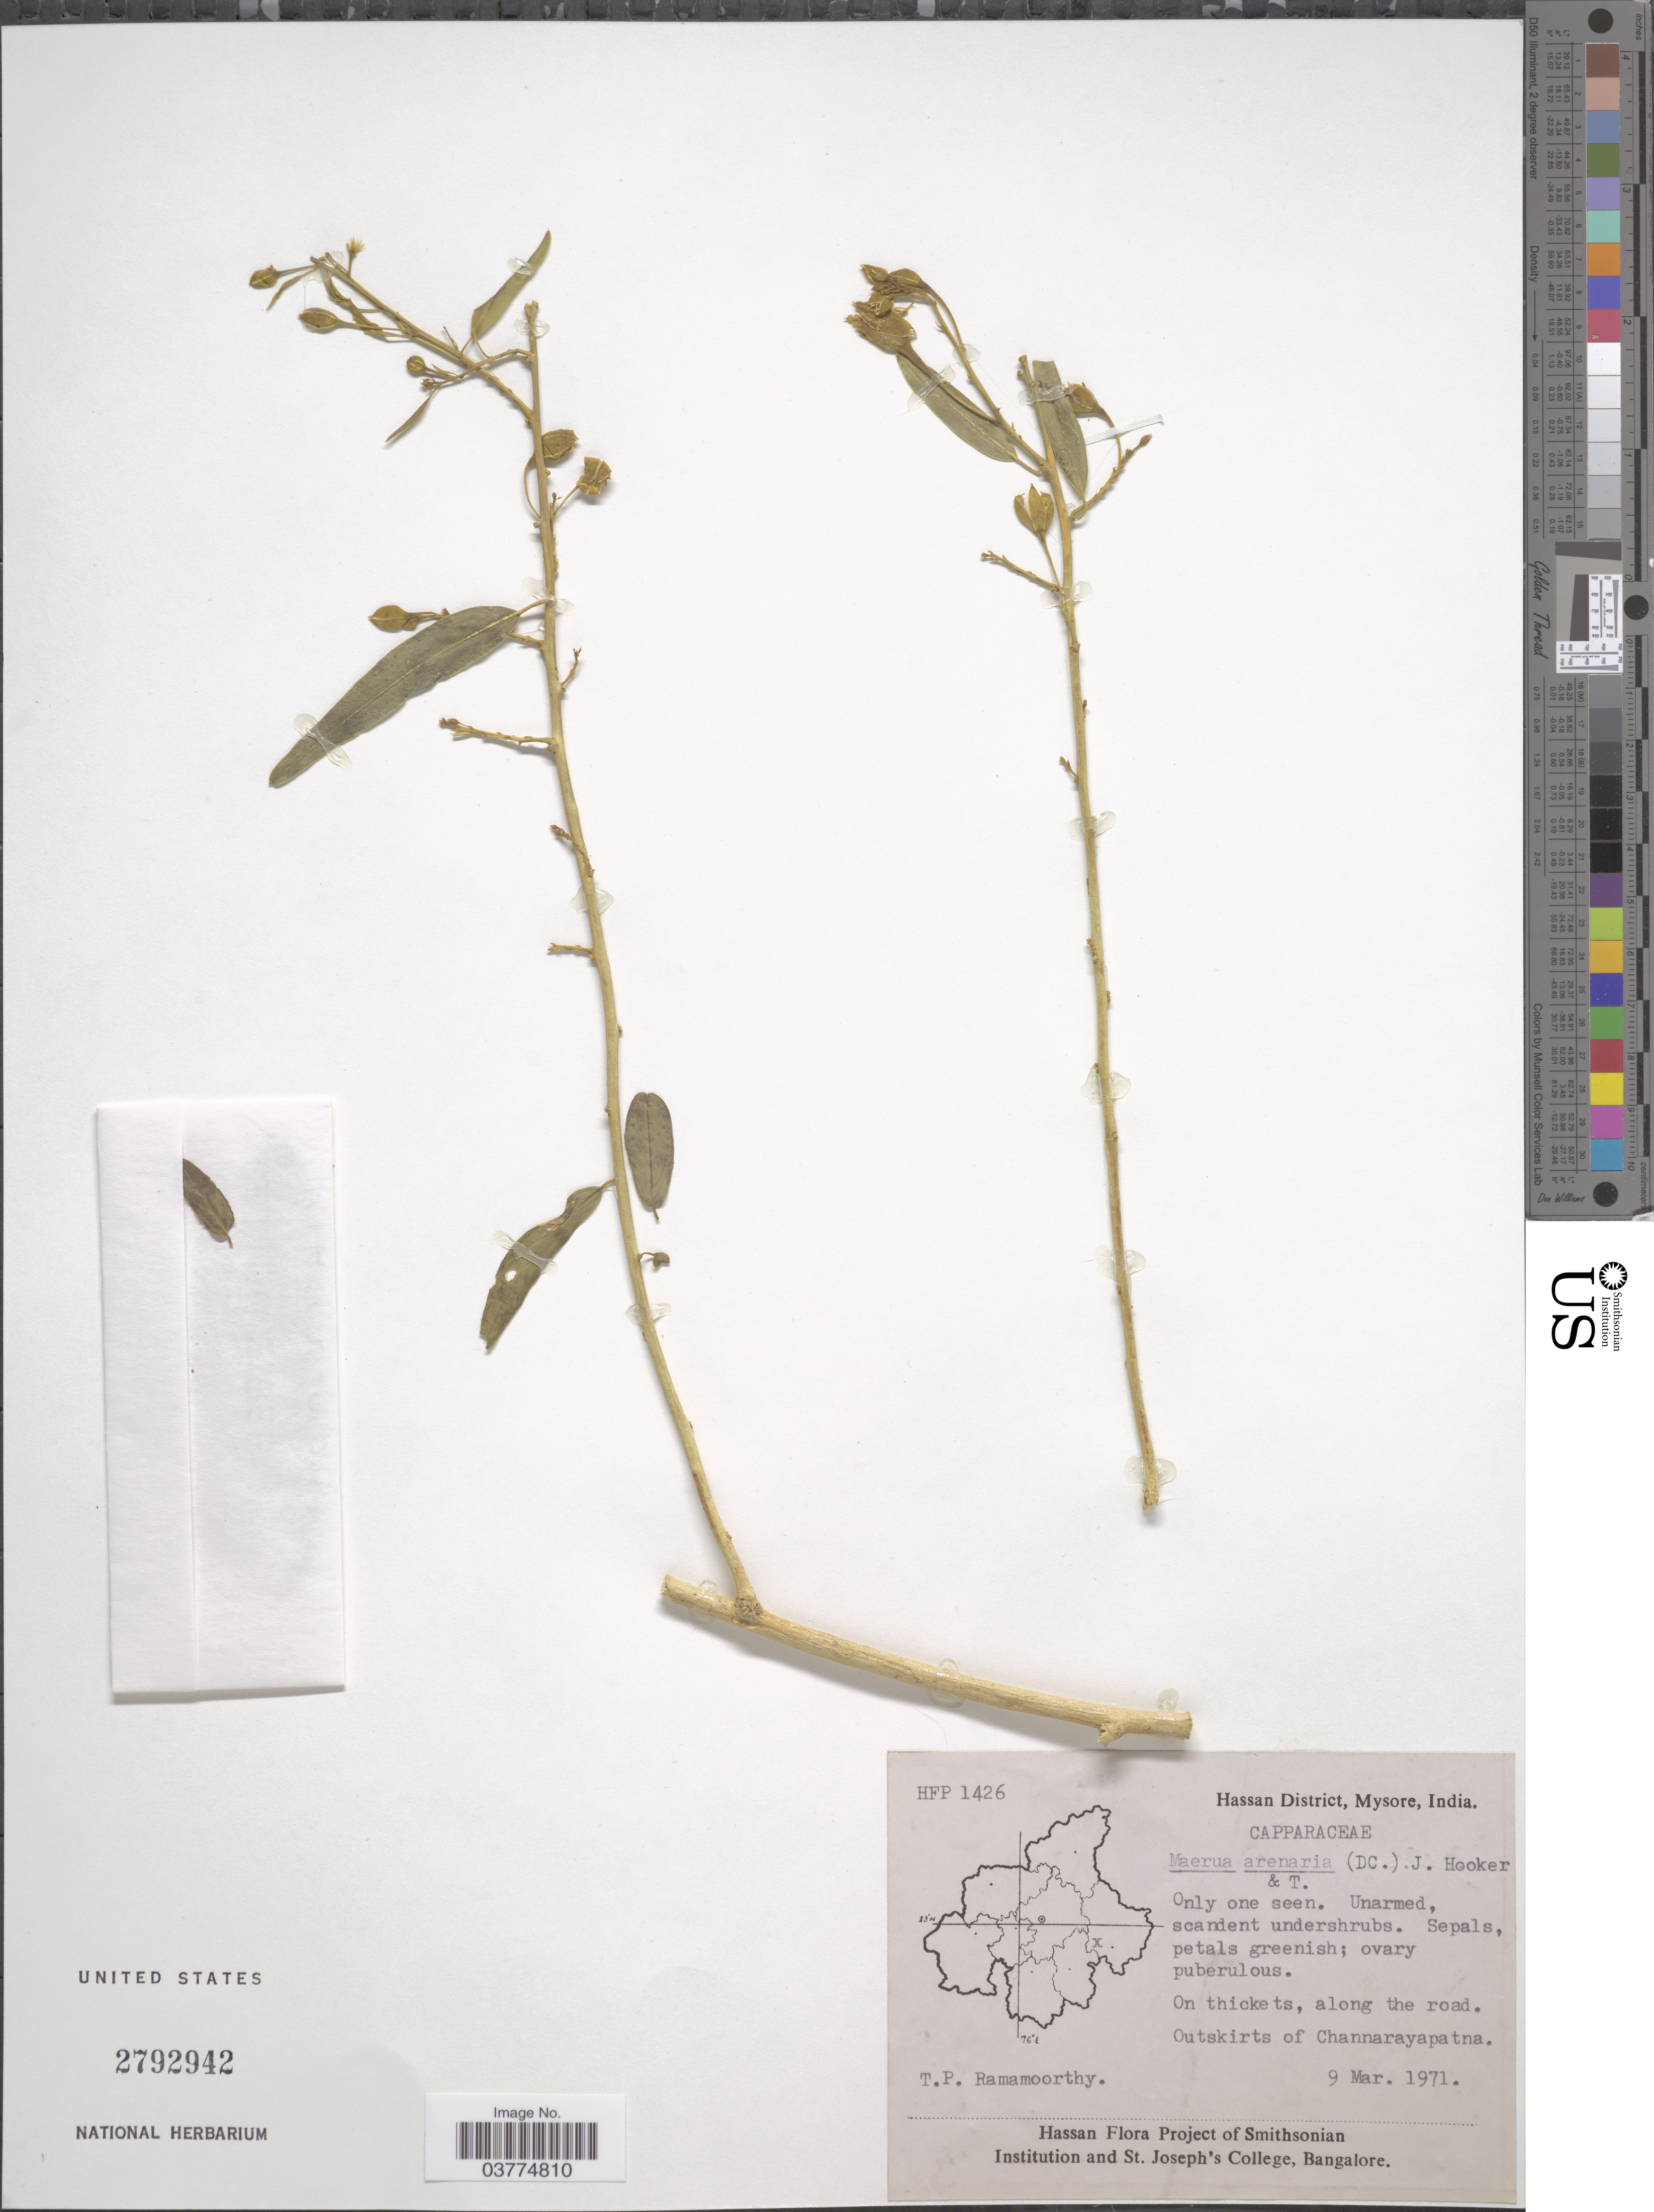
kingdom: Plantae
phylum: Tracheophyta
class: Magnoliopsida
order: Brassicales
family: Capparaceae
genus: Maerua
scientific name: Maerua arenaria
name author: Hook. f. & Thomson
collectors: T. P. Ramamoorthy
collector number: HFP1426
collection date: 1971-03-09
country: India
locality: Hassan District, Mysore. On thickets, along the road. Outskirts of Channarayapatna.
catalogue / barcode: US 2792942